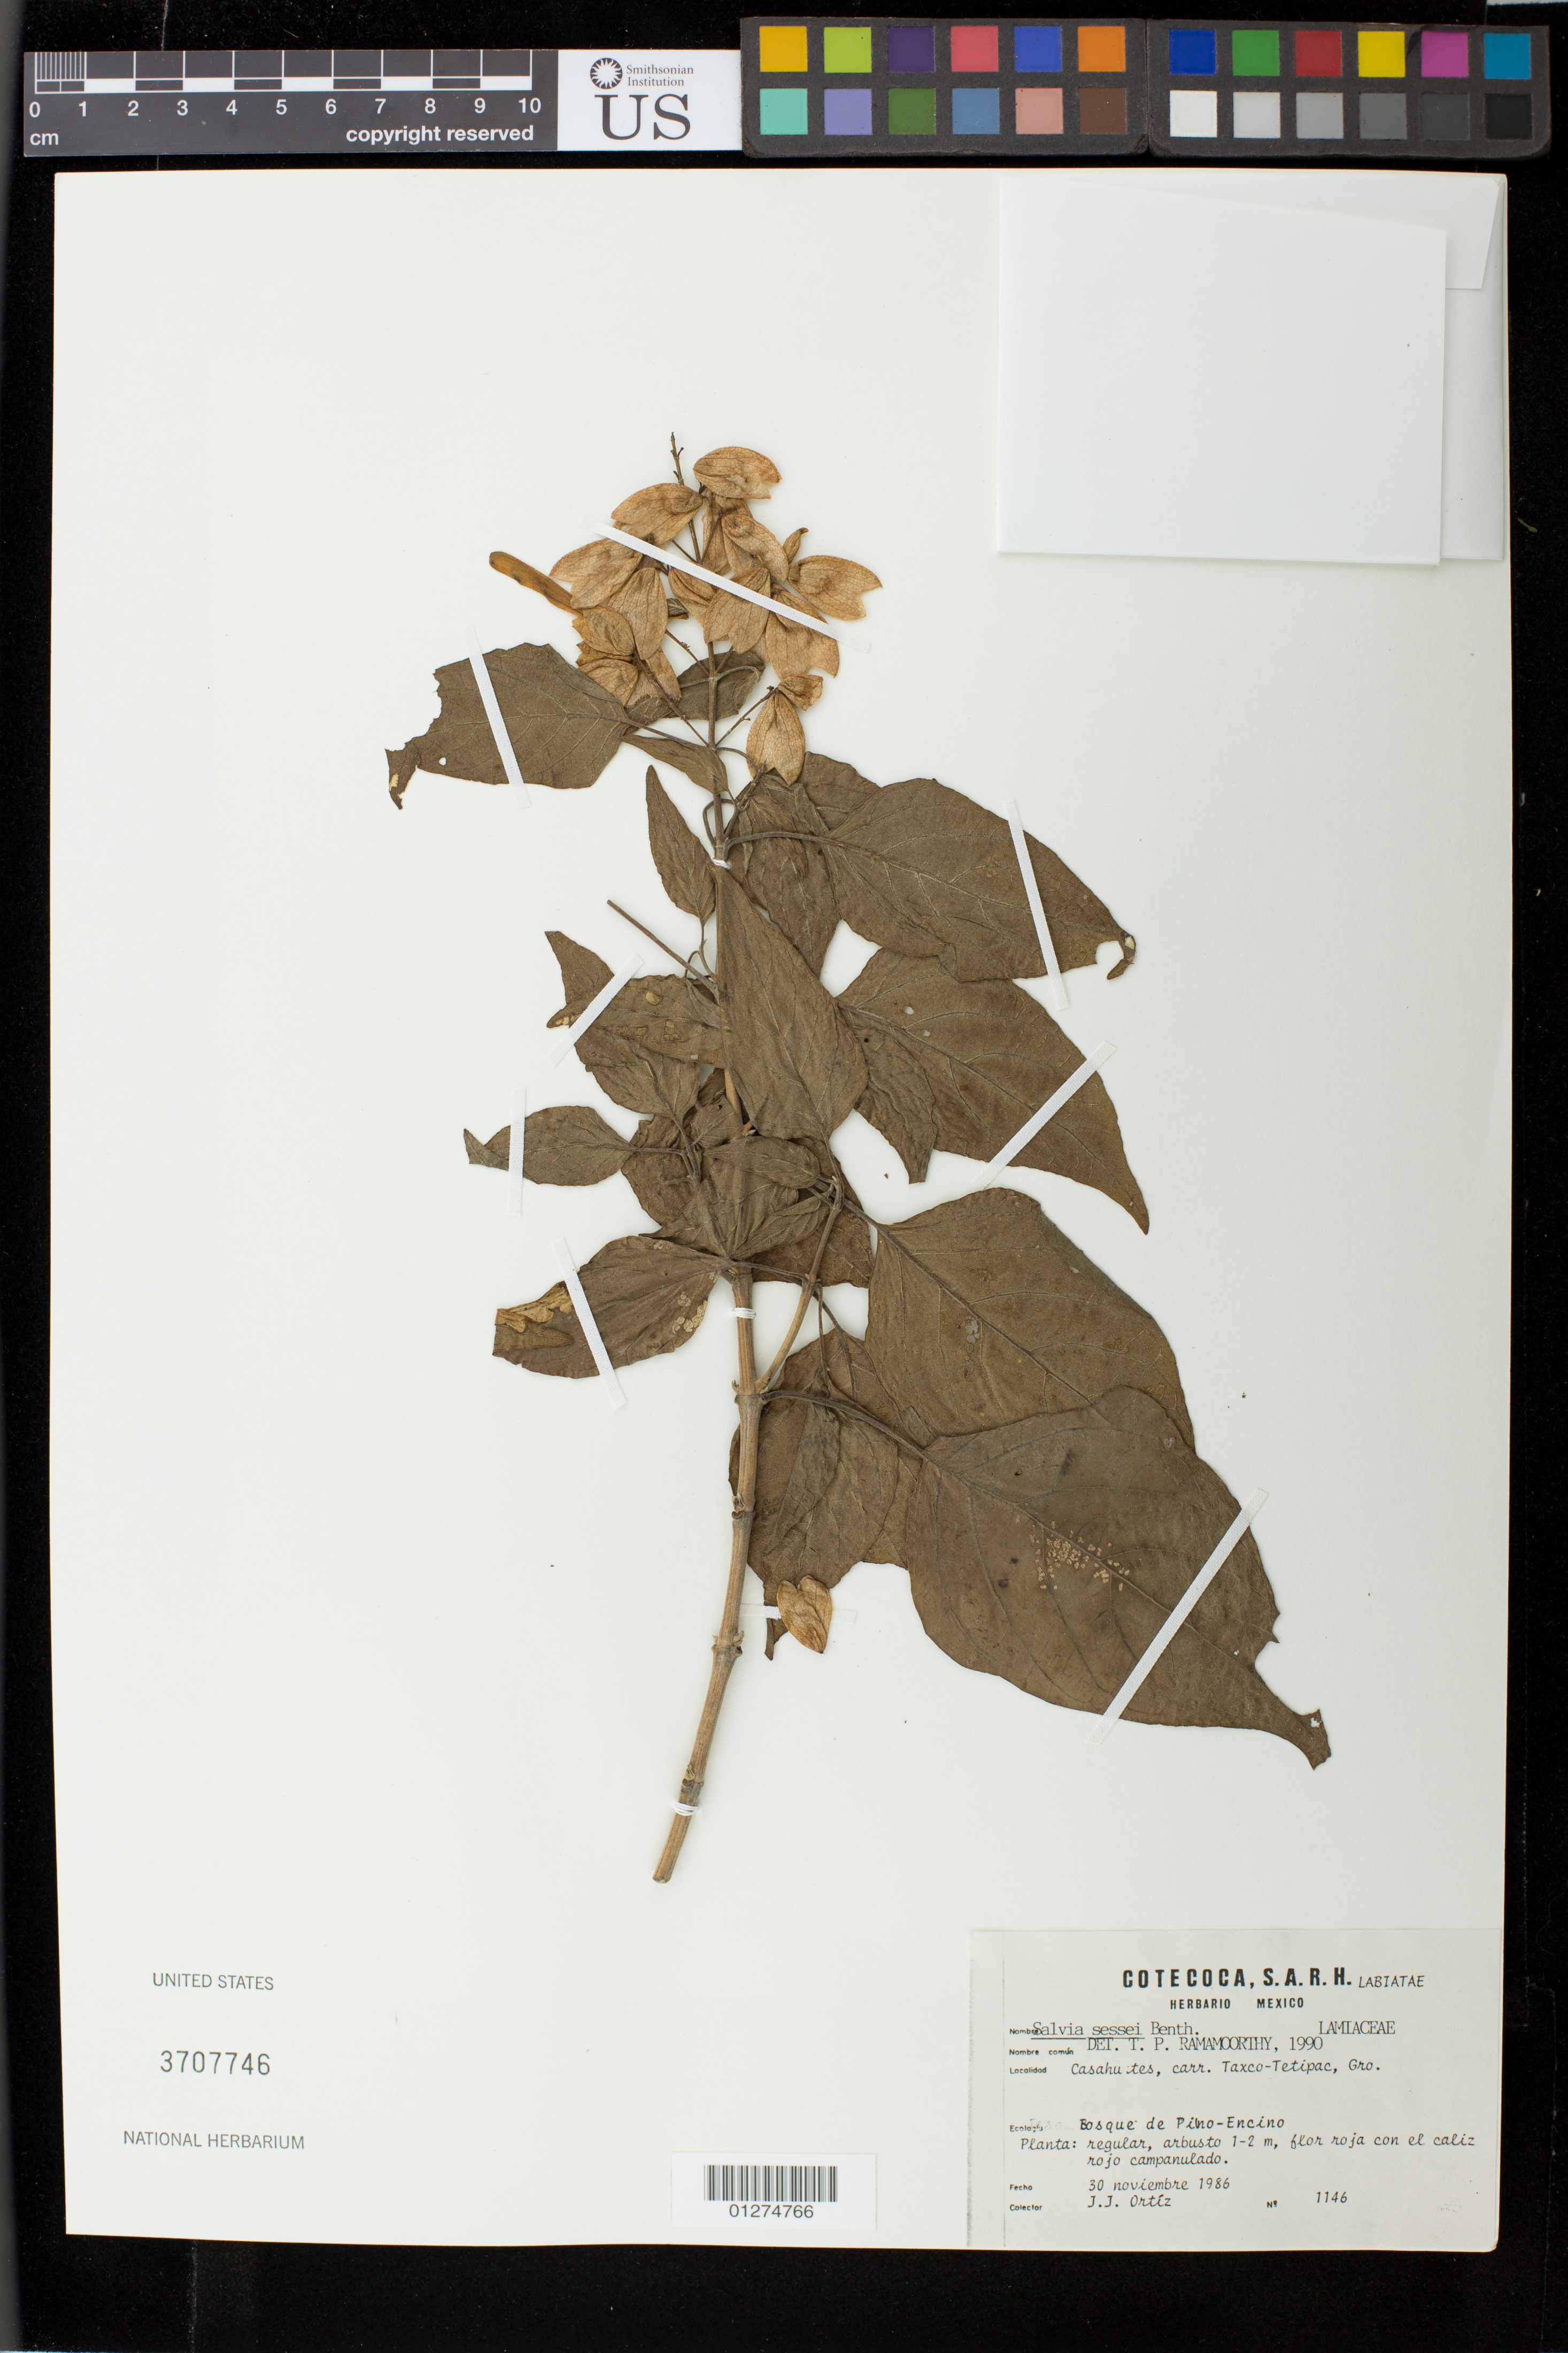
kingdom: Plantae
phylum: Tracheophyta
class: Magnoliopsida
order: Lamiales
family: Lamiaceae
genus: Salvia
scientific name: Salvia sessei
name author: Benth.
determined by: Ramamoorthy, T. P.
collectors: J. J. Ortiz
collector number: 1146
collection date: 1986-11-30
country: Mexico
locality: Casahu tes [Casahuates?], carr. Taxco-Tetipac, Gro.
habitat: bosque de pino-encino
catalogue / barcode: US 3707746